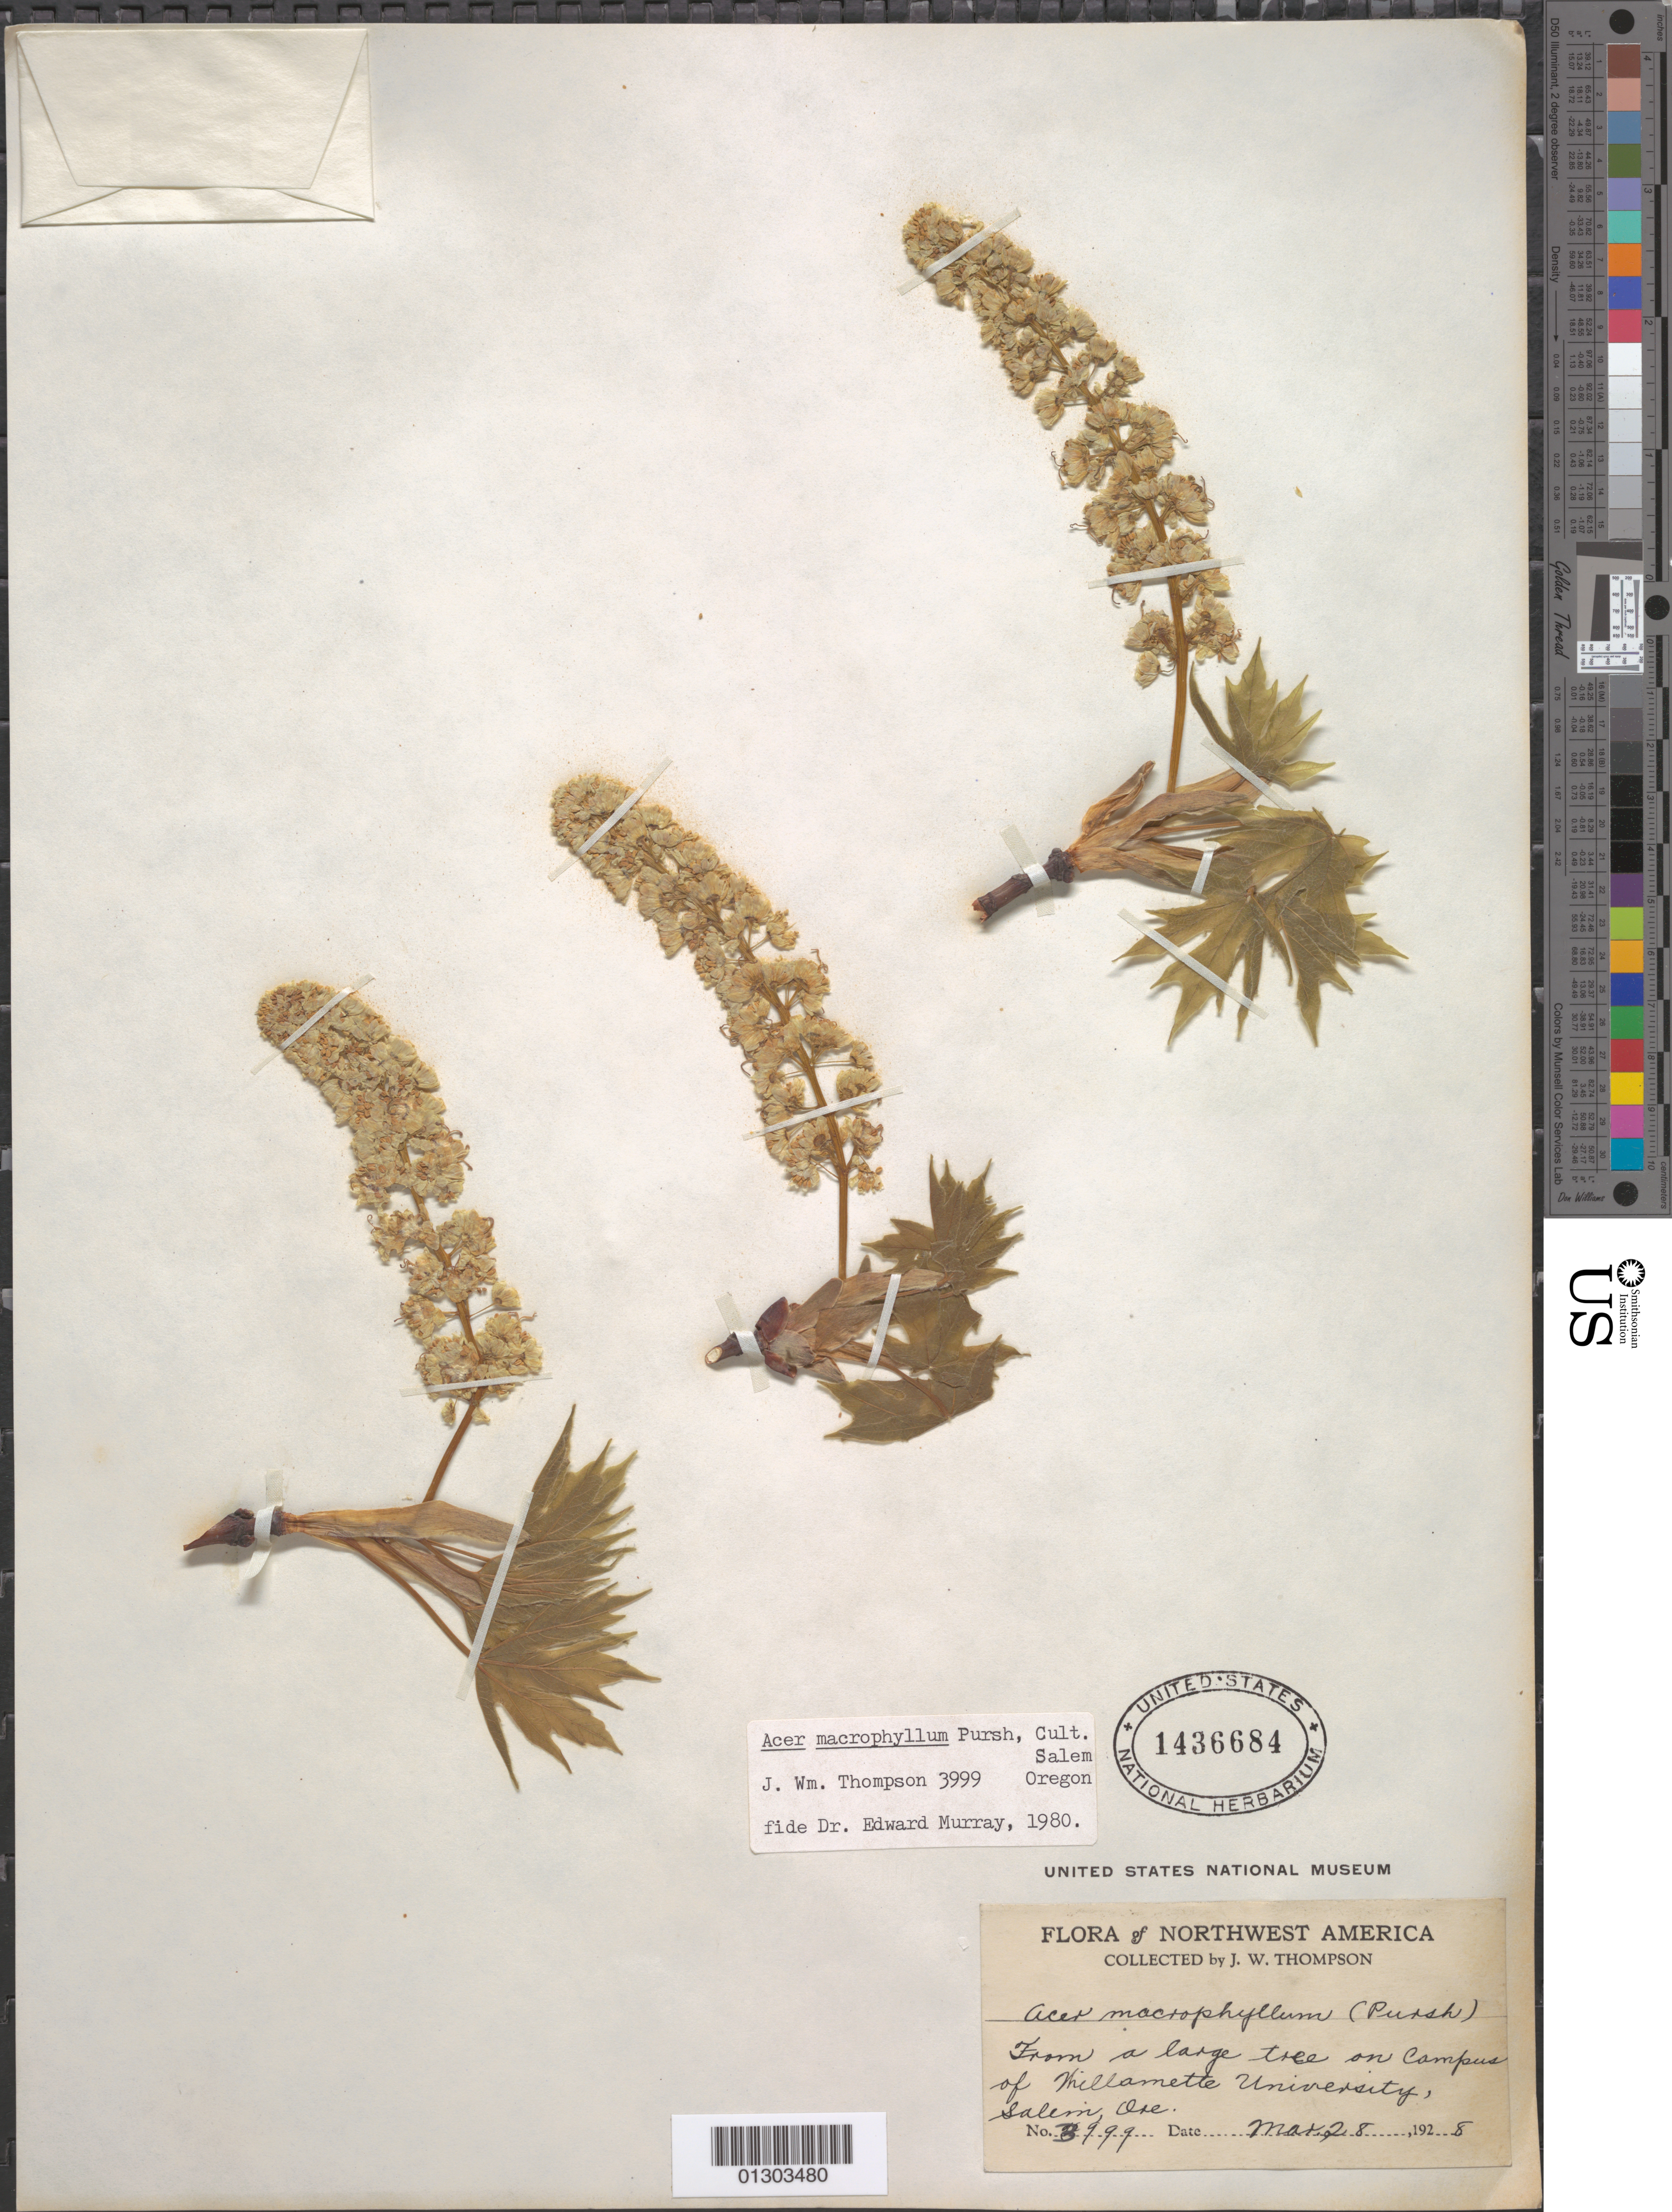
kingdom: Plantae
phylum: Tracheophyta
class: Magnoliopsida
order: Sapindales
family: Sapindaceae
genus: Acer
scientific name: Acer macrophyllum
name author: Pursh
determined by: Murray, Edward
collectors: J. W. Thompson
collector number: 3999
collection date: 1928-03-28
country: United States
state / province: Oregon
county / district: Marion County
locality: Salem, campus of Wilamette University.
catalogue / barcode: US 1436684